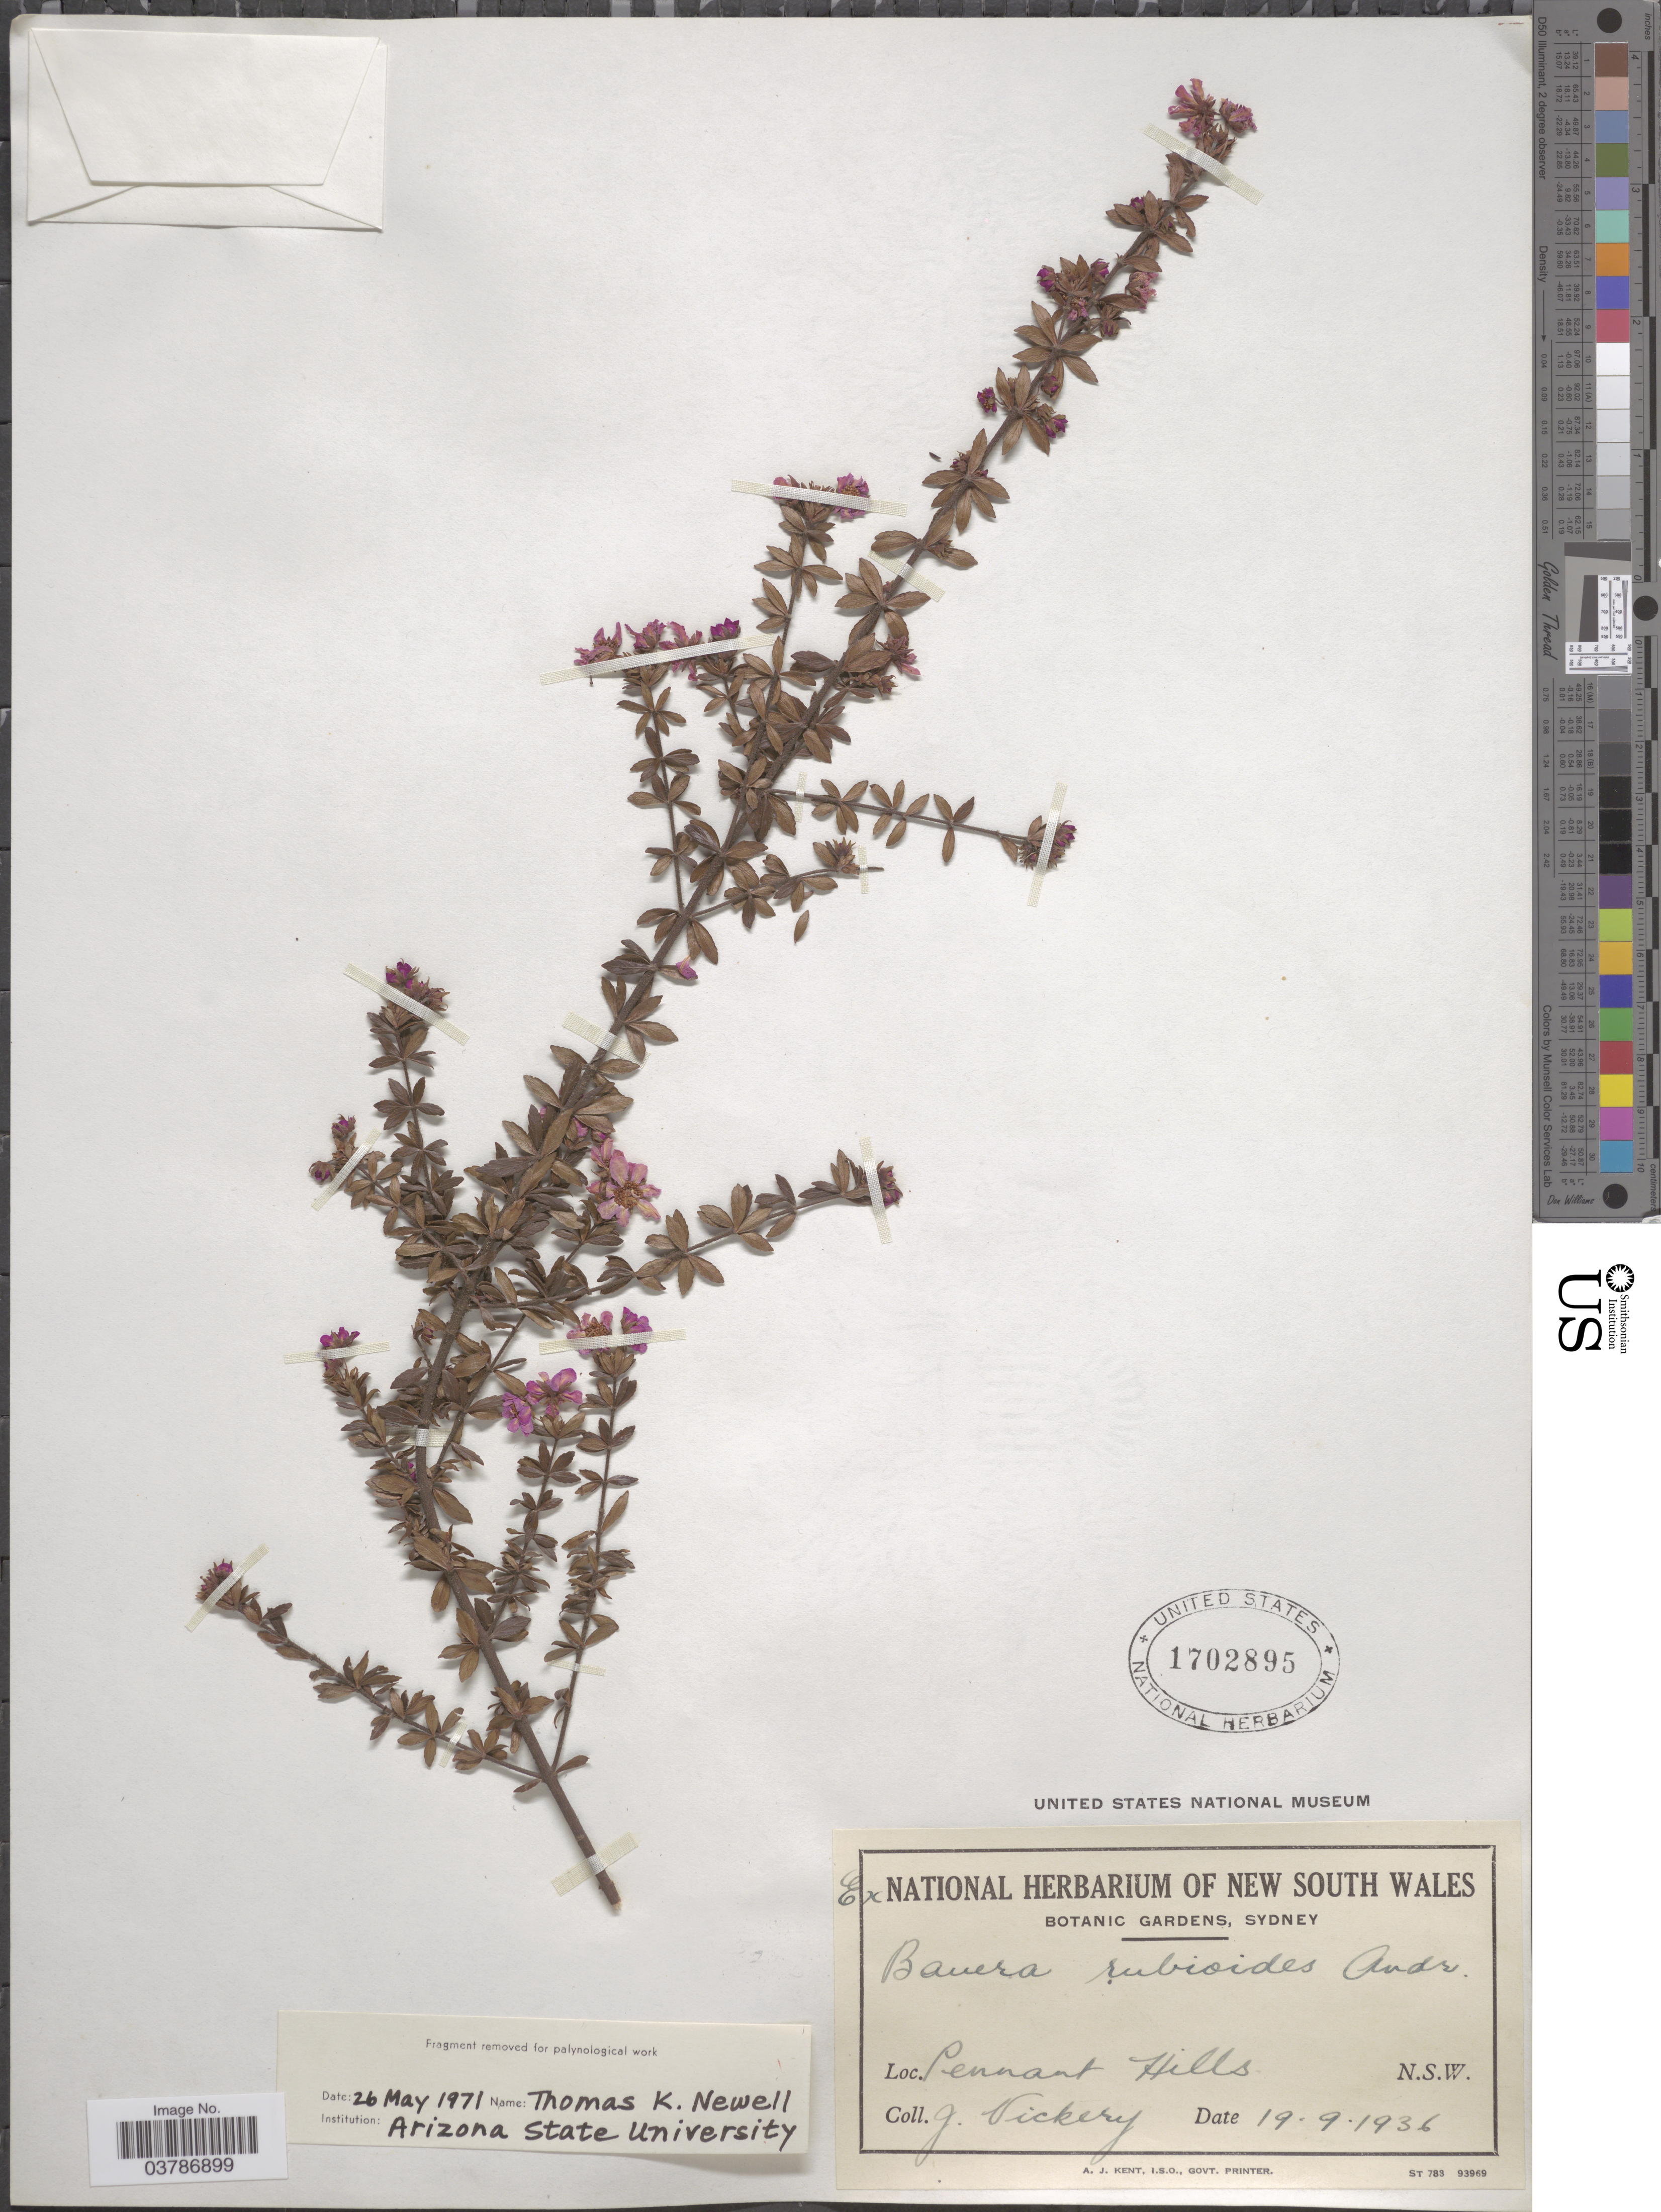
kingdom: Plantae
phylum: Tracheophyta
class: Magnoliopsida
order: Oxalidales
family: Cunoniaceae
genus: Bauera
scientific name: Bauera rubioides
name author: Andrews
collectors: J. Vickery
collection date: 1936-09-19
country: Australia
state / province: New South Wales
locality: Pennant Hills.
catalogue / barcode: US 1702895